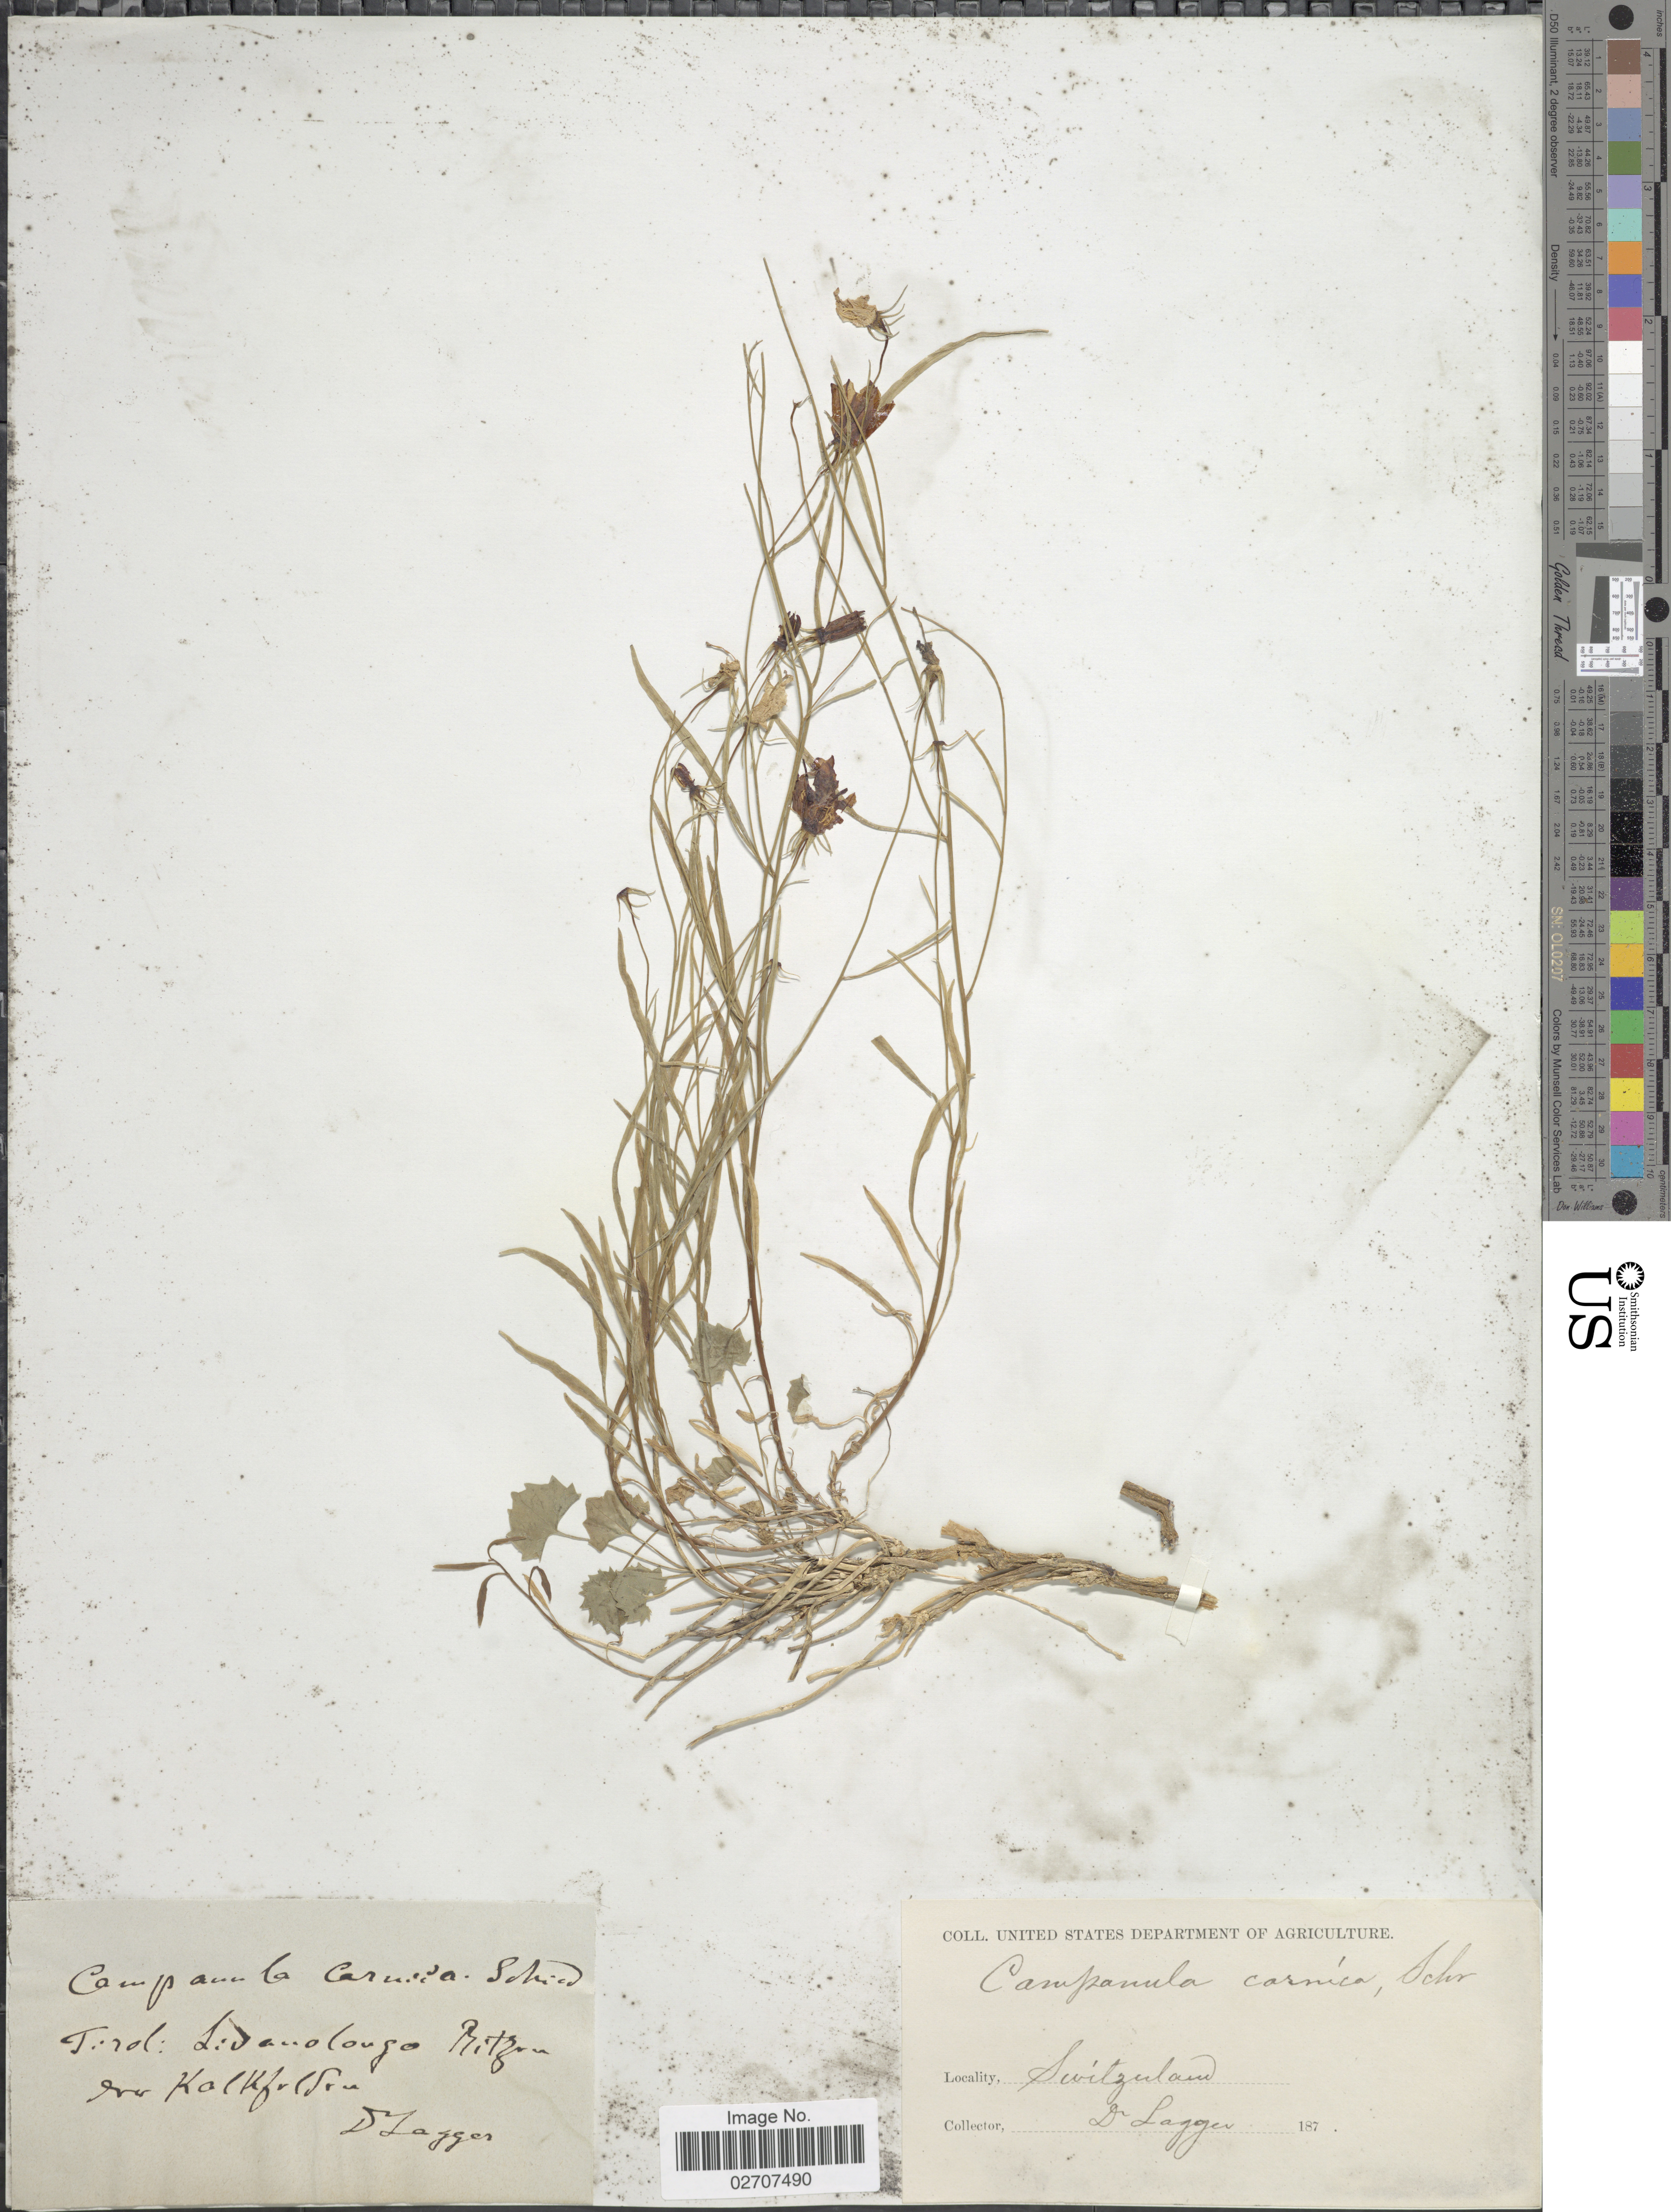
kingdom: Plantae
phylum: Tracheophyta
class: Magnoliopsida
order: Asterales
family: Campanulaceae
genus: Campanula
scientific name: Campanula carnica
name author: Schiede ex Mert. & W.D.J. Koch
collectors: D. Lagger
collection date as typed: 187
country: Austria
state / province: Tirol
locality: Tirol: Lidanolongo Ritzen der Kalkfelden